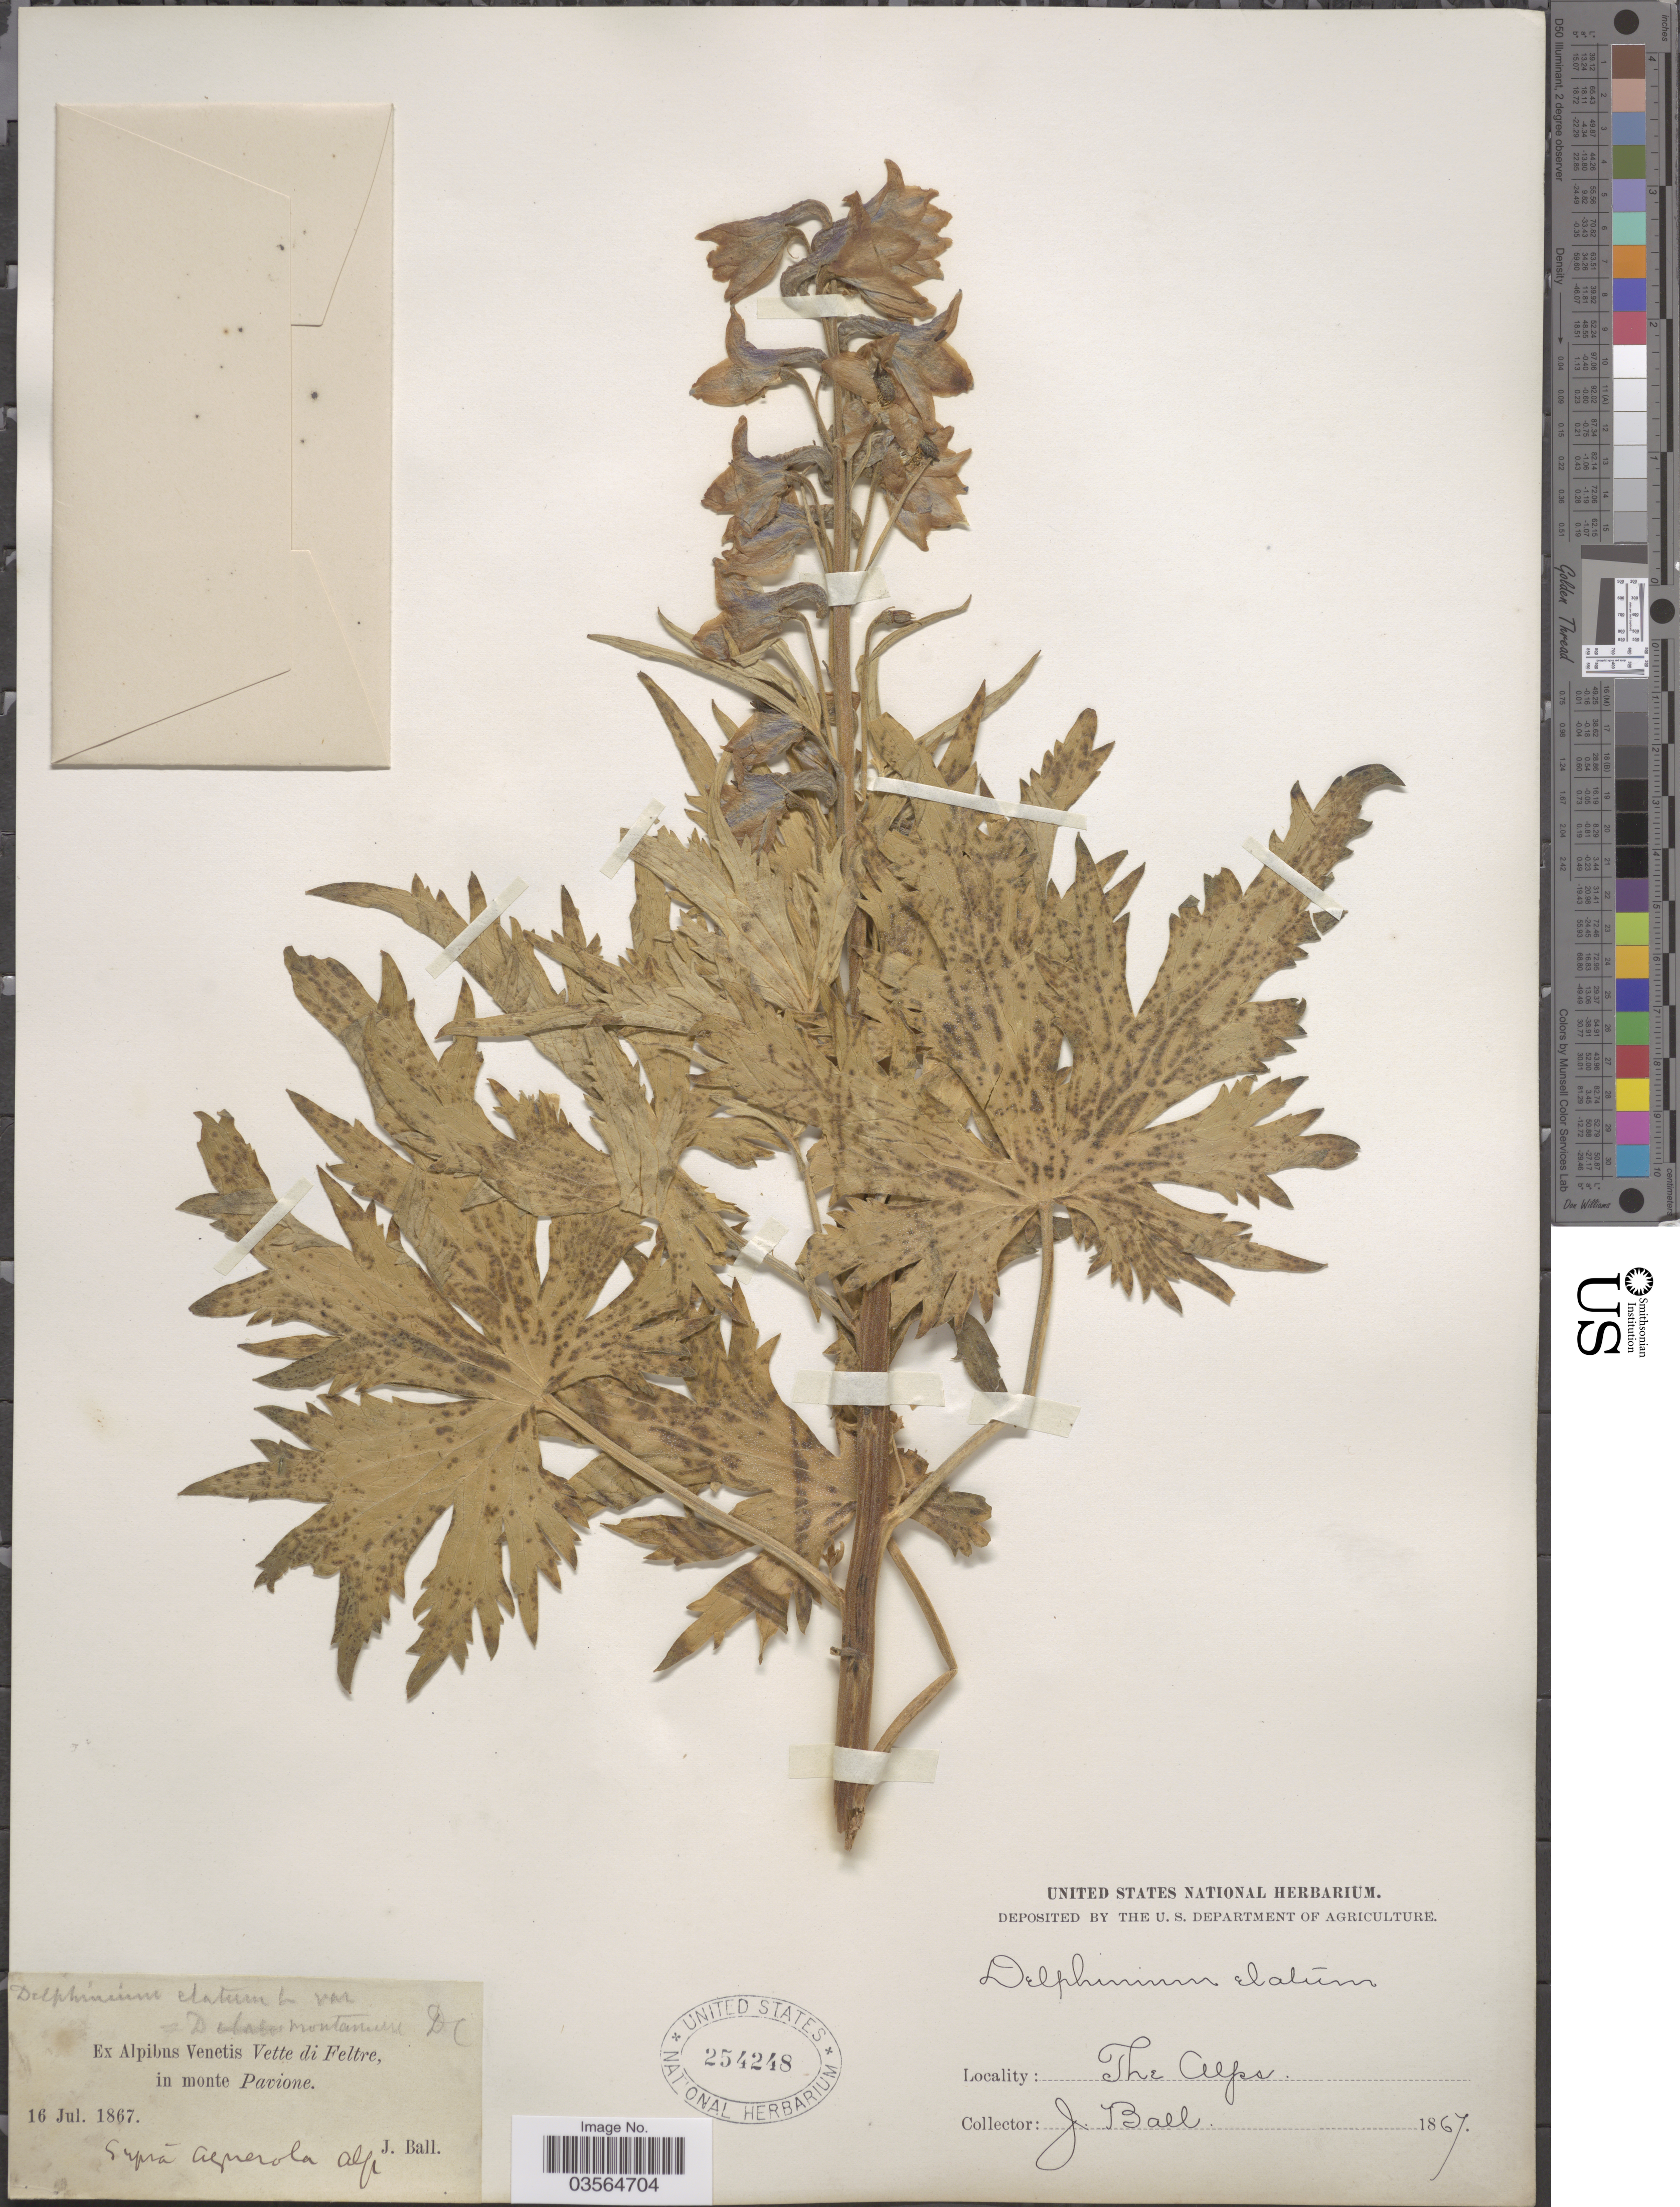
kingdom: Plantae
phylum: Tracheophyta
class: Magnoliopsida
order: Ranunculales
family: Ranunculaceae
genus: Delphinium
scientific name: Delphinium elatum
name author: L.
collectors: J. Ball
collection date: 1867-07-16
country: Italy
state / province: Veneto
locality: Ex Alpibus Venetis Vette di Feltre, in monte Pavione. Supra Agnerola alp. The Alps.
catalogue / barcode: US 254248